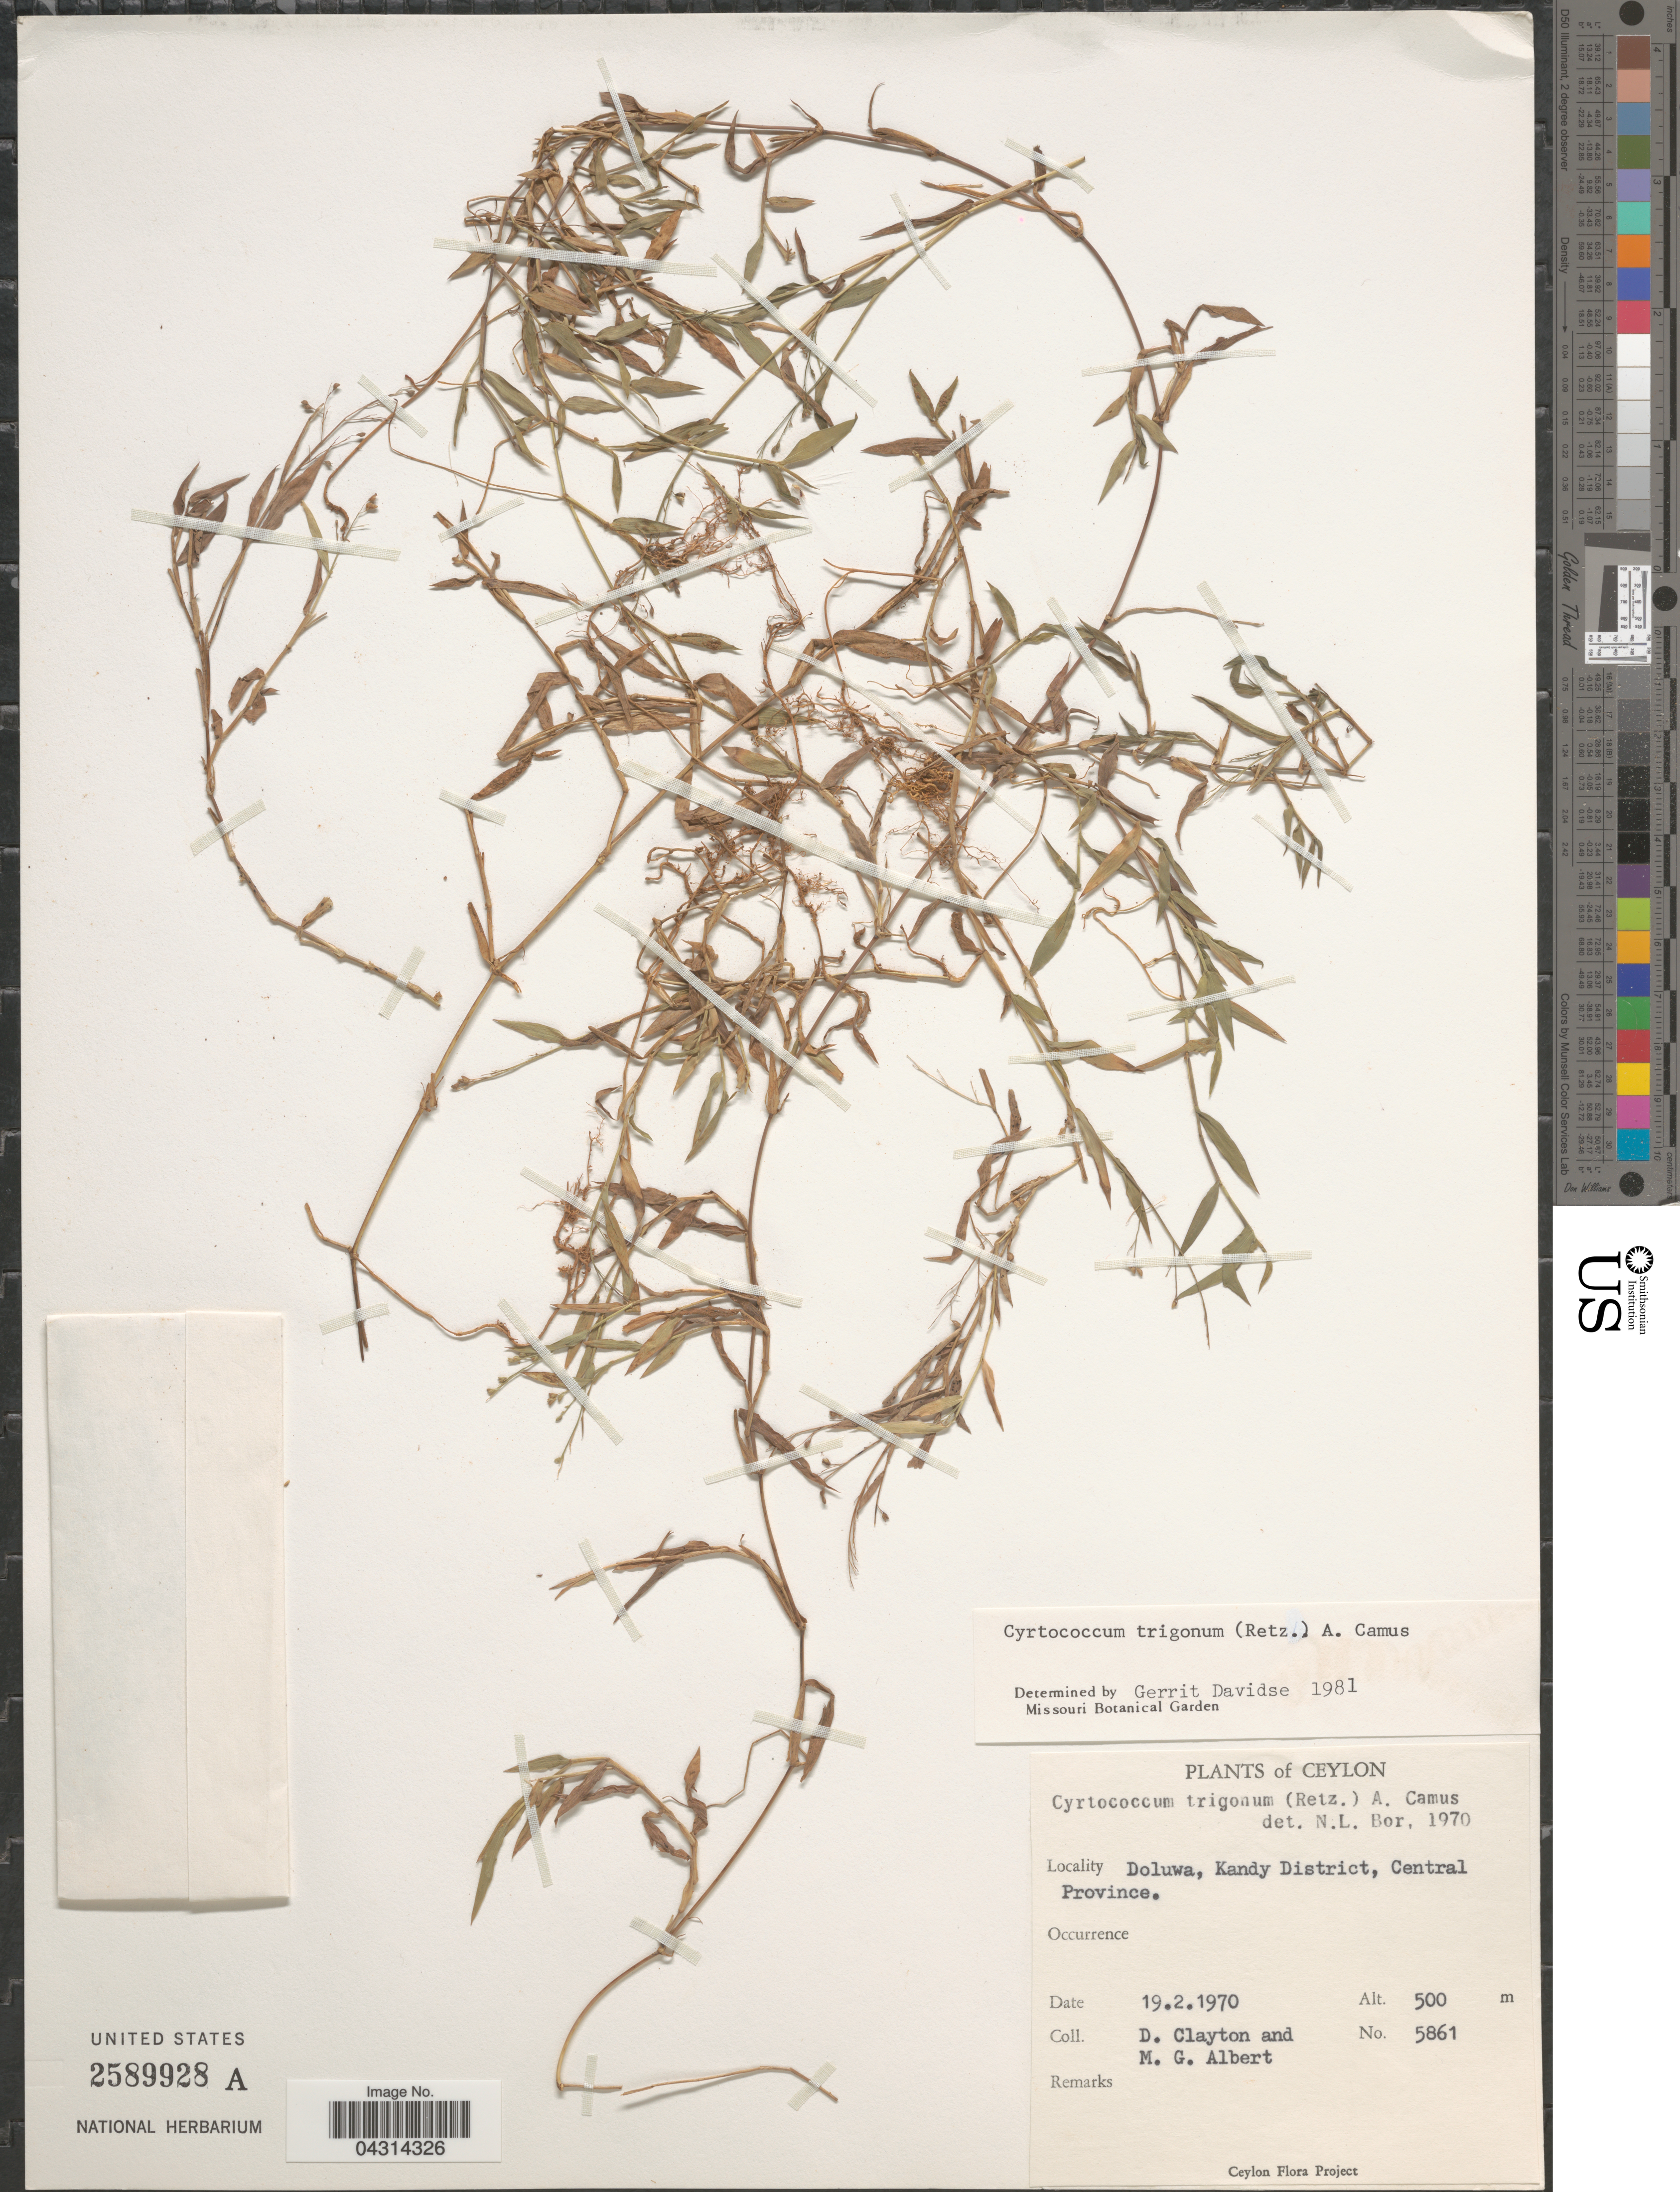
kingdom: Plantae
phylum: Tracheophyta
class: Liliopsida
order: Poales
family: Poaceae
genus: Cyrtococcum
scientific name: Cyrtococcum trigonum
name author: (Retz.) A. Camus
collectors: D. Clayton & M. G. Albert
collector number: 5861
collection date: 1970-02-19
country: Sri Lanka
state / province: Central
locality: Ceylon. Doluwa, Kandy District.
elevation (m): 500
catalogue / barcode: US 2589928A